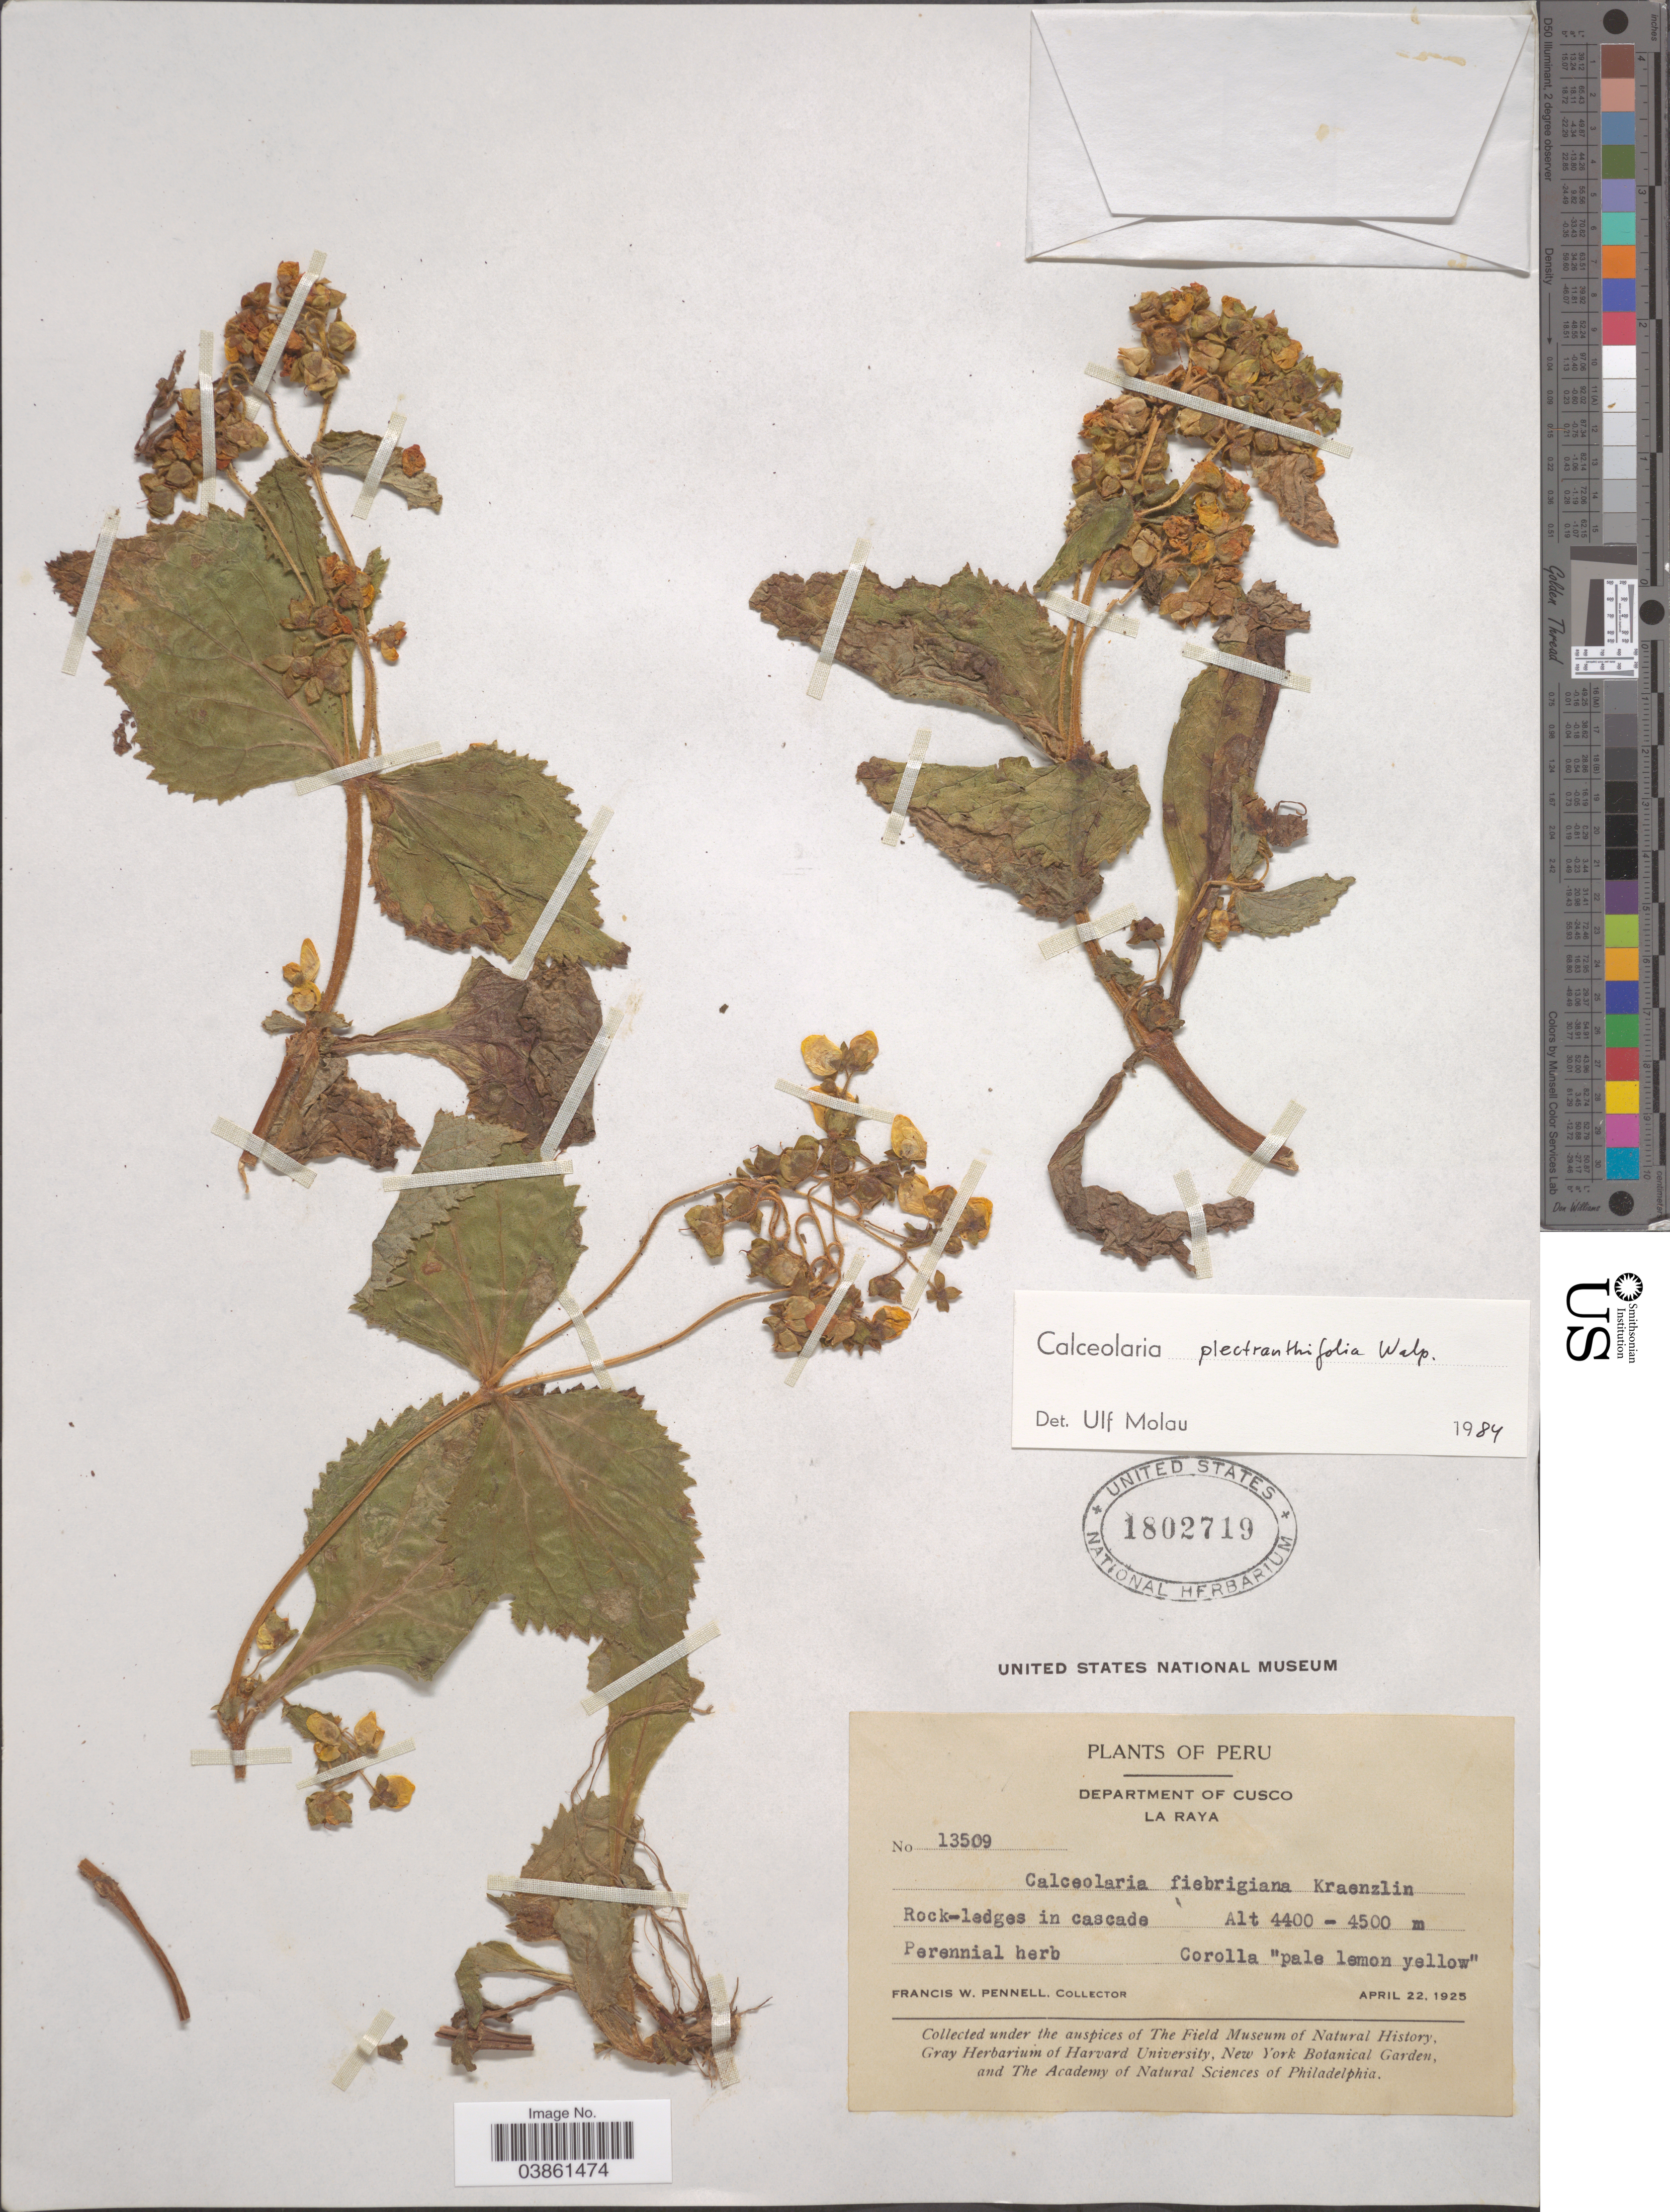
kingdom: Plantae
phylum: Tracheophyta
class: Magnoliopsida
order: Lamiales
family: Calceolariaceae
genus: Calceolaria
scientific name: Calceolaria plectranthifolia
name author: Walp.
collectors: F. W. Pennell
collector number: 13509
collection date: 1925-04-22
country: Peru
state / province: Cusco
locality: Department of Cusco. La Raya.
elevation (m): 4400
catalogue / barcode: US 1802719